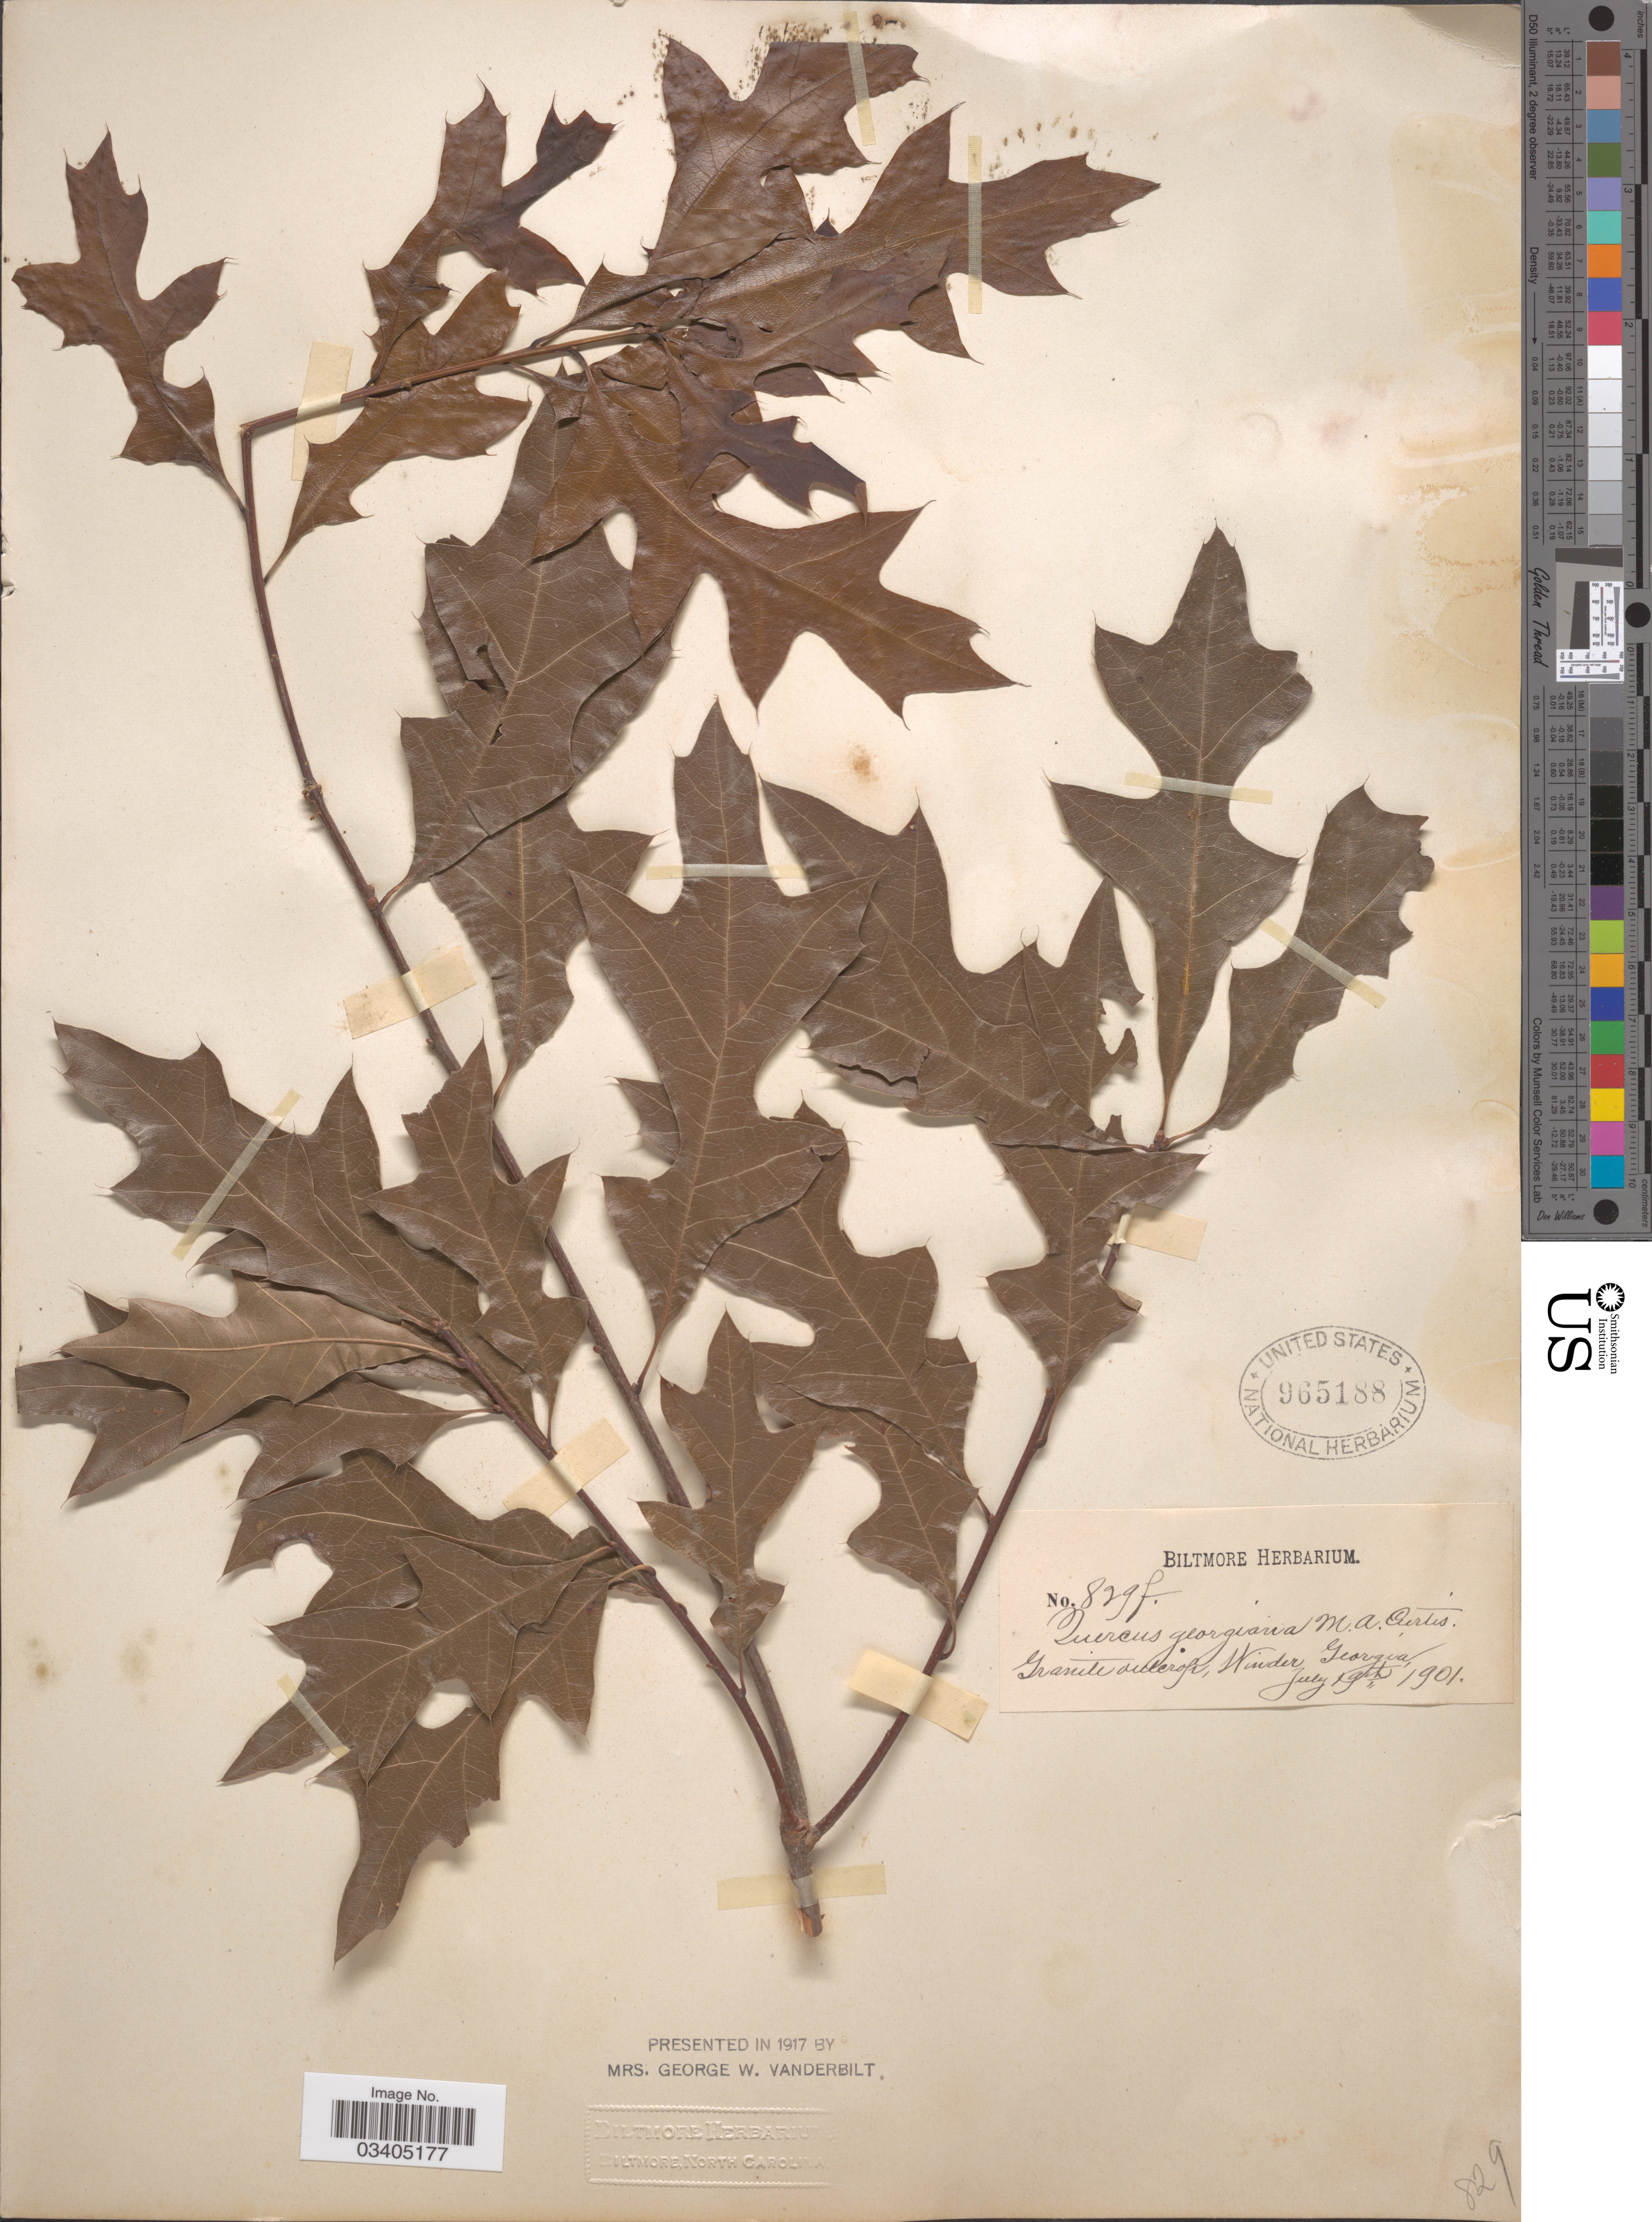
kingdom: Plantae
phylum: Tracheophyta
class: Magnoliopsida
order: Fagales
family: Fagaceae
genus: Quercus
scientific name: Quercus georgiana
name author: M.A. Curtis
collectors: ex herb. Biltmore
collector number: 829f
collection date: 1901-07-19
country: United States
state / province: Georgia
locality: Granite outcrop, Winder.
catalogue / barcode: US 965188